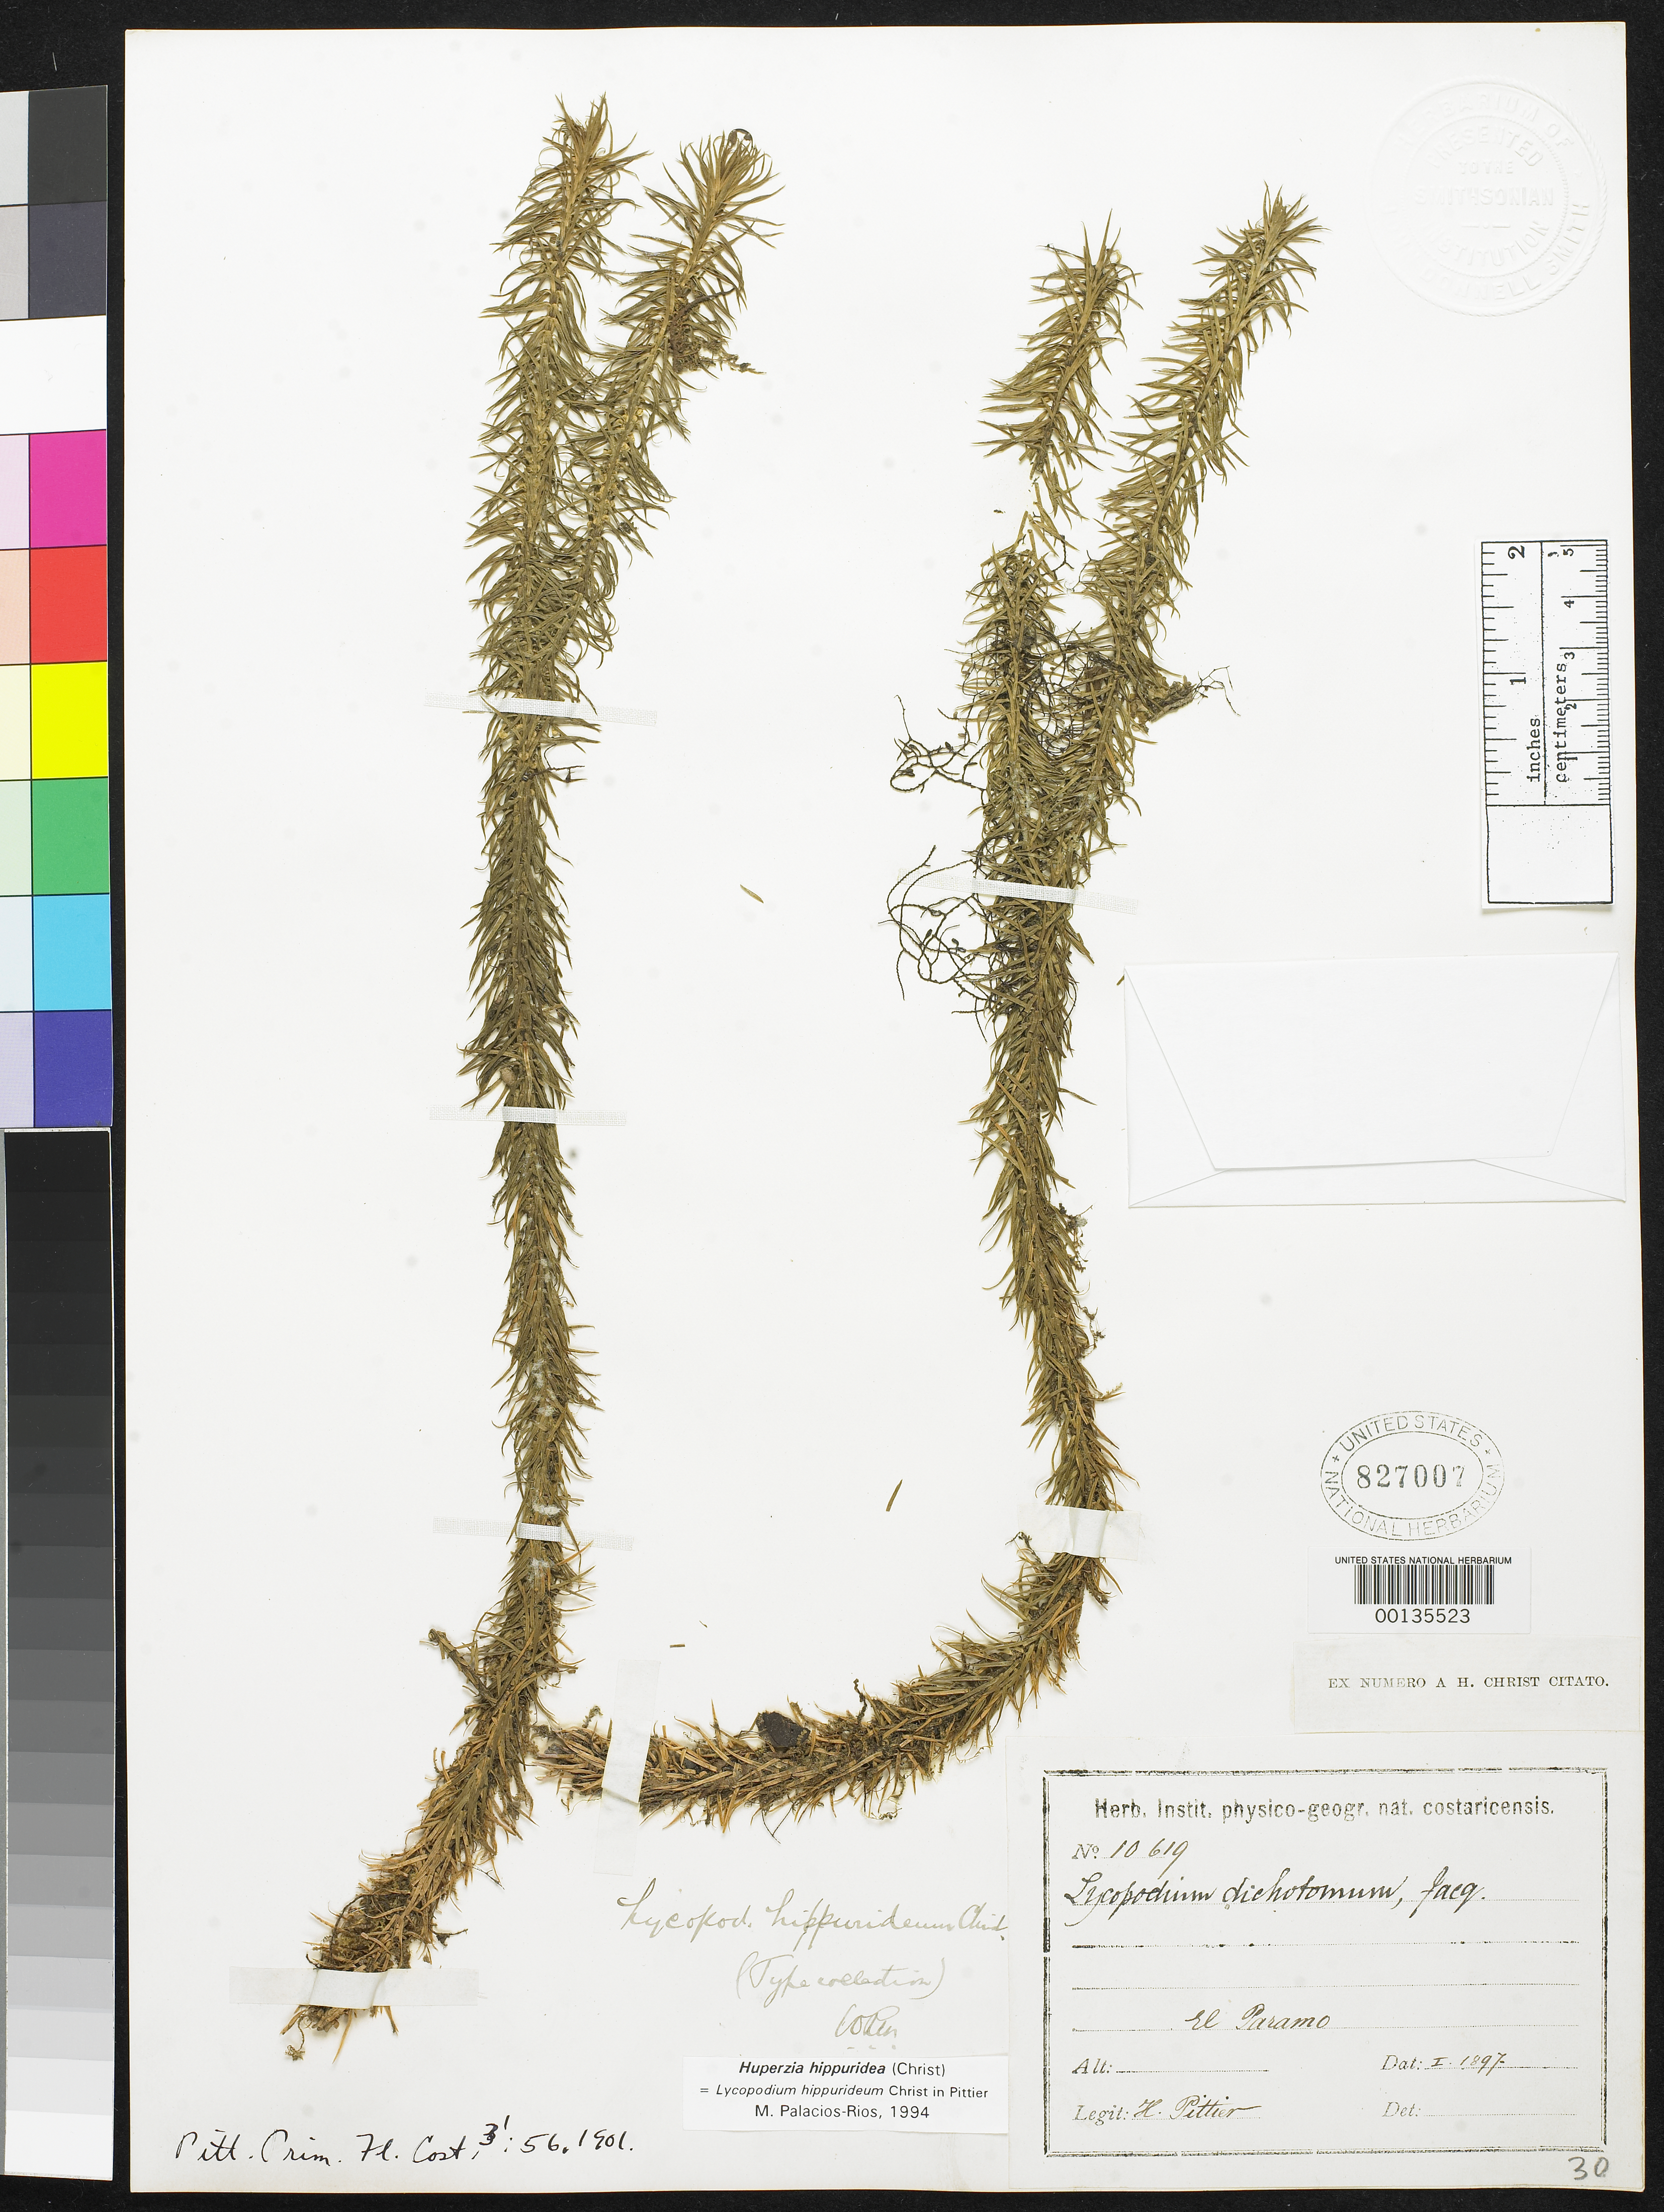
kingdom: Plantae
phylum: Tracheophyta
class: Lycopodiopsida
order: Lycopodiales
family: Lycopodiaceae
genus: Lycopodium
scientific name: Lycopodium hippurideum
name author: Christ in Pittier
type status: Isotype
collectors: H. F. Pittier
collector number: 10619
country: Costa Rica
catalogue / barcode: US 827007